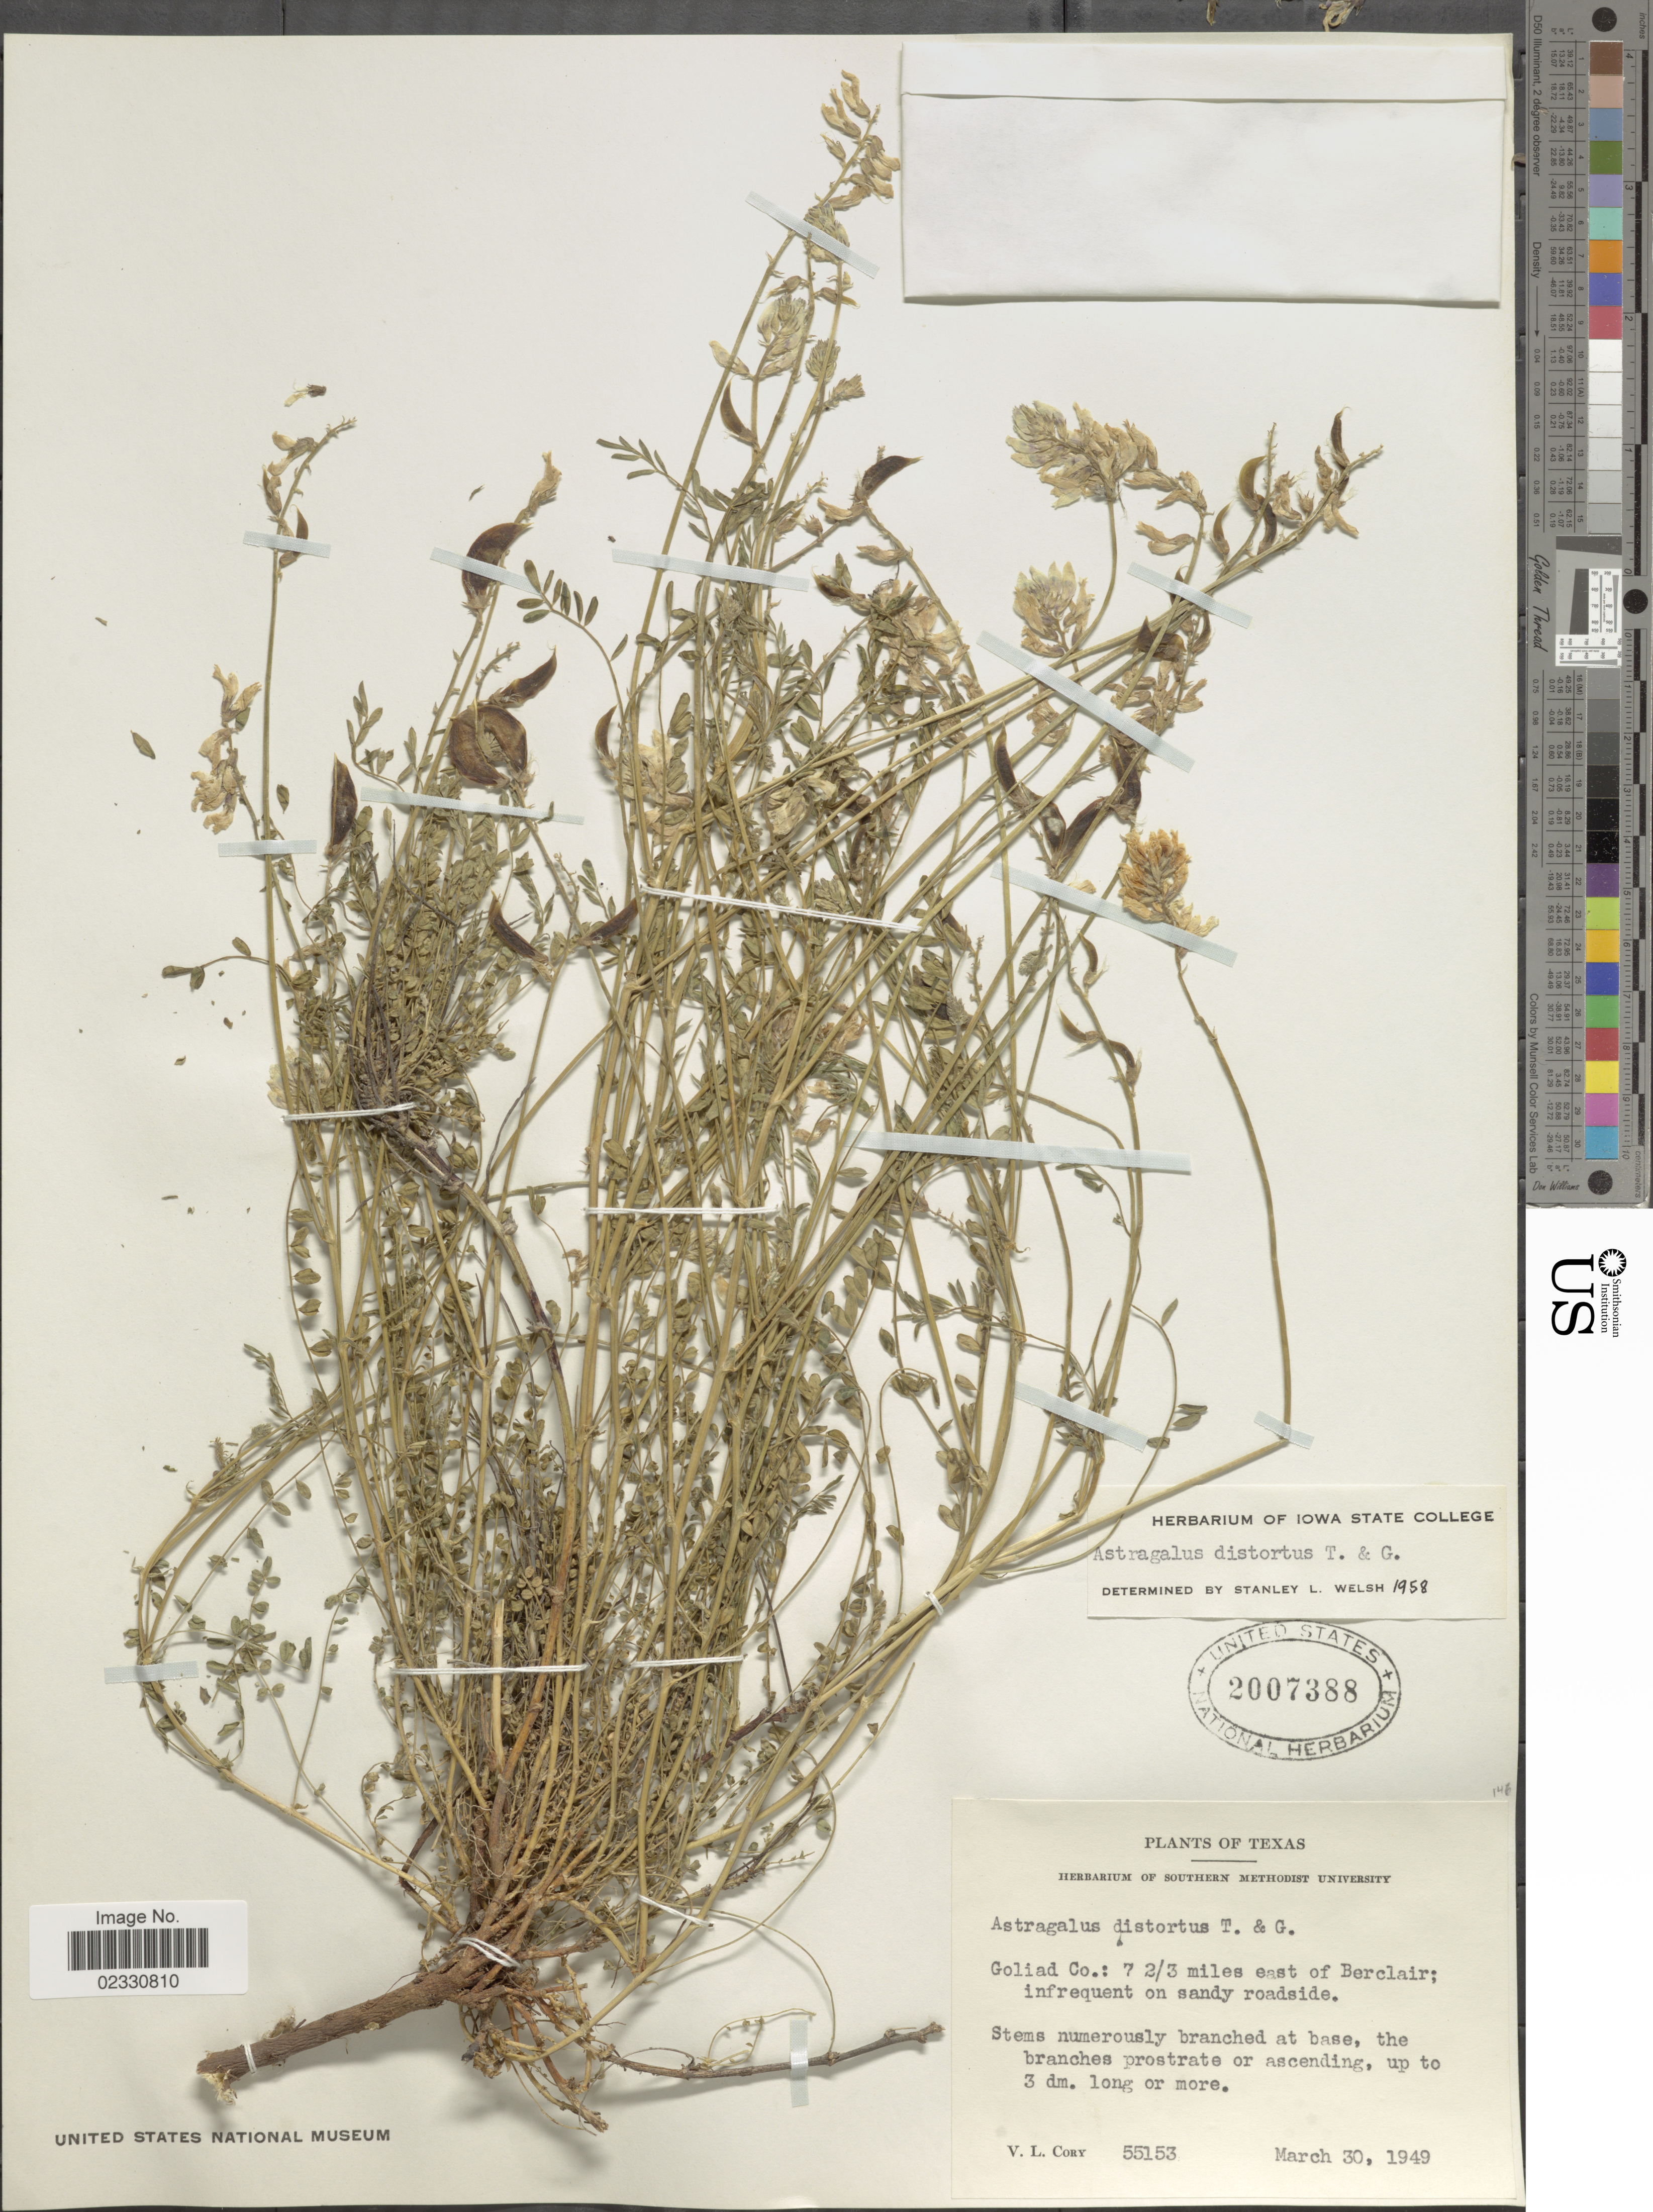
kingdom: Plantae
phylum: Tracheophyta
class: Magnoliopsida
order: Fabales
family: Fabaceae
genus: Astragalus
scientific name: Astragalus distortus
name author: Torr. & A. Gray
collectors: V. Cory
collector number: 55153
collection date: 1949-03-30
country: United States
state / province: Texas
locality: Goliad Co.: 7 2/3 miles east of Berclair; infrequent on sandy roadside.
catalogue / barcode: US 2007388